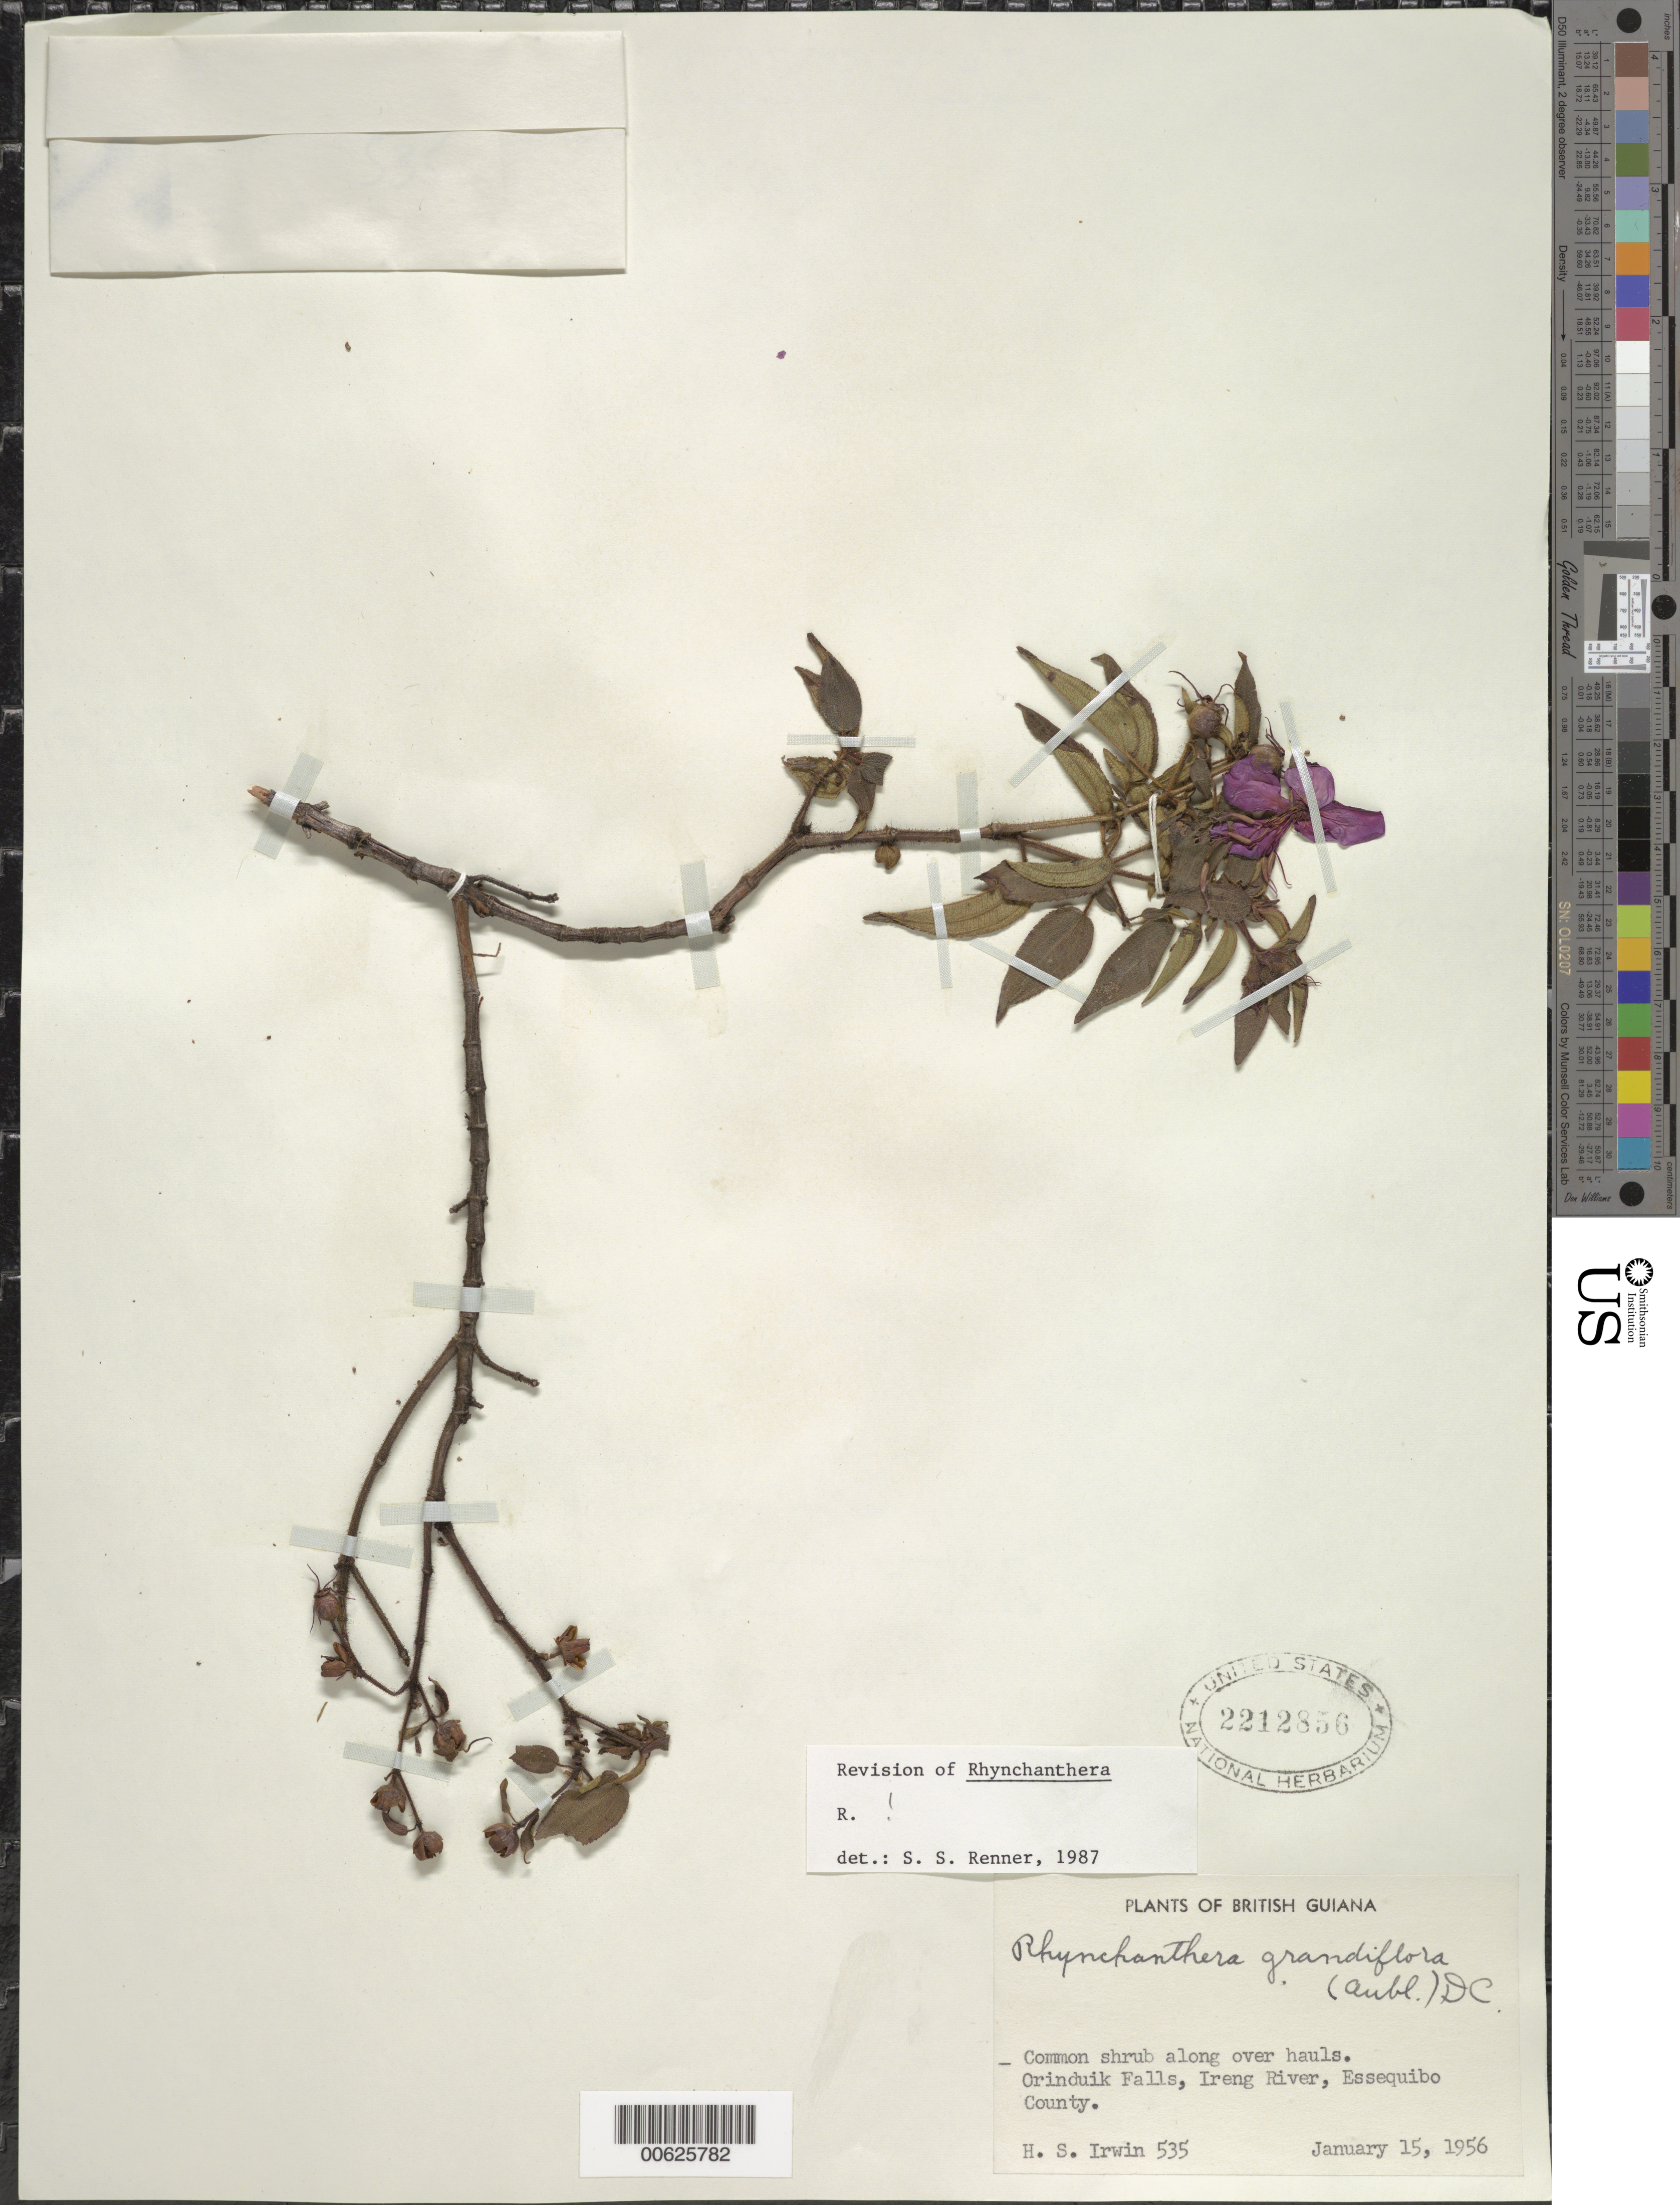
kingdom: Plantae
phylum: Tracheophyta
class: Magnoliopsida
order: Myrtales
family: Melastomataceae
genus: Rhynchanthera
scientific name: Rhynchanthera grandiflora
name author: (Aubl.) DC.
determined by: Renner, S. S.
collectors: H. Irwin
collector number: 535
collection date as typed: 15-Jan-56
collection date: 1956-01-15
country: Guyana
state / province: U. Takutu-U. Essequibo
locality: Orinduik Falls, Ireng River, Essequibo County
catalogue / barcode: US 2212856